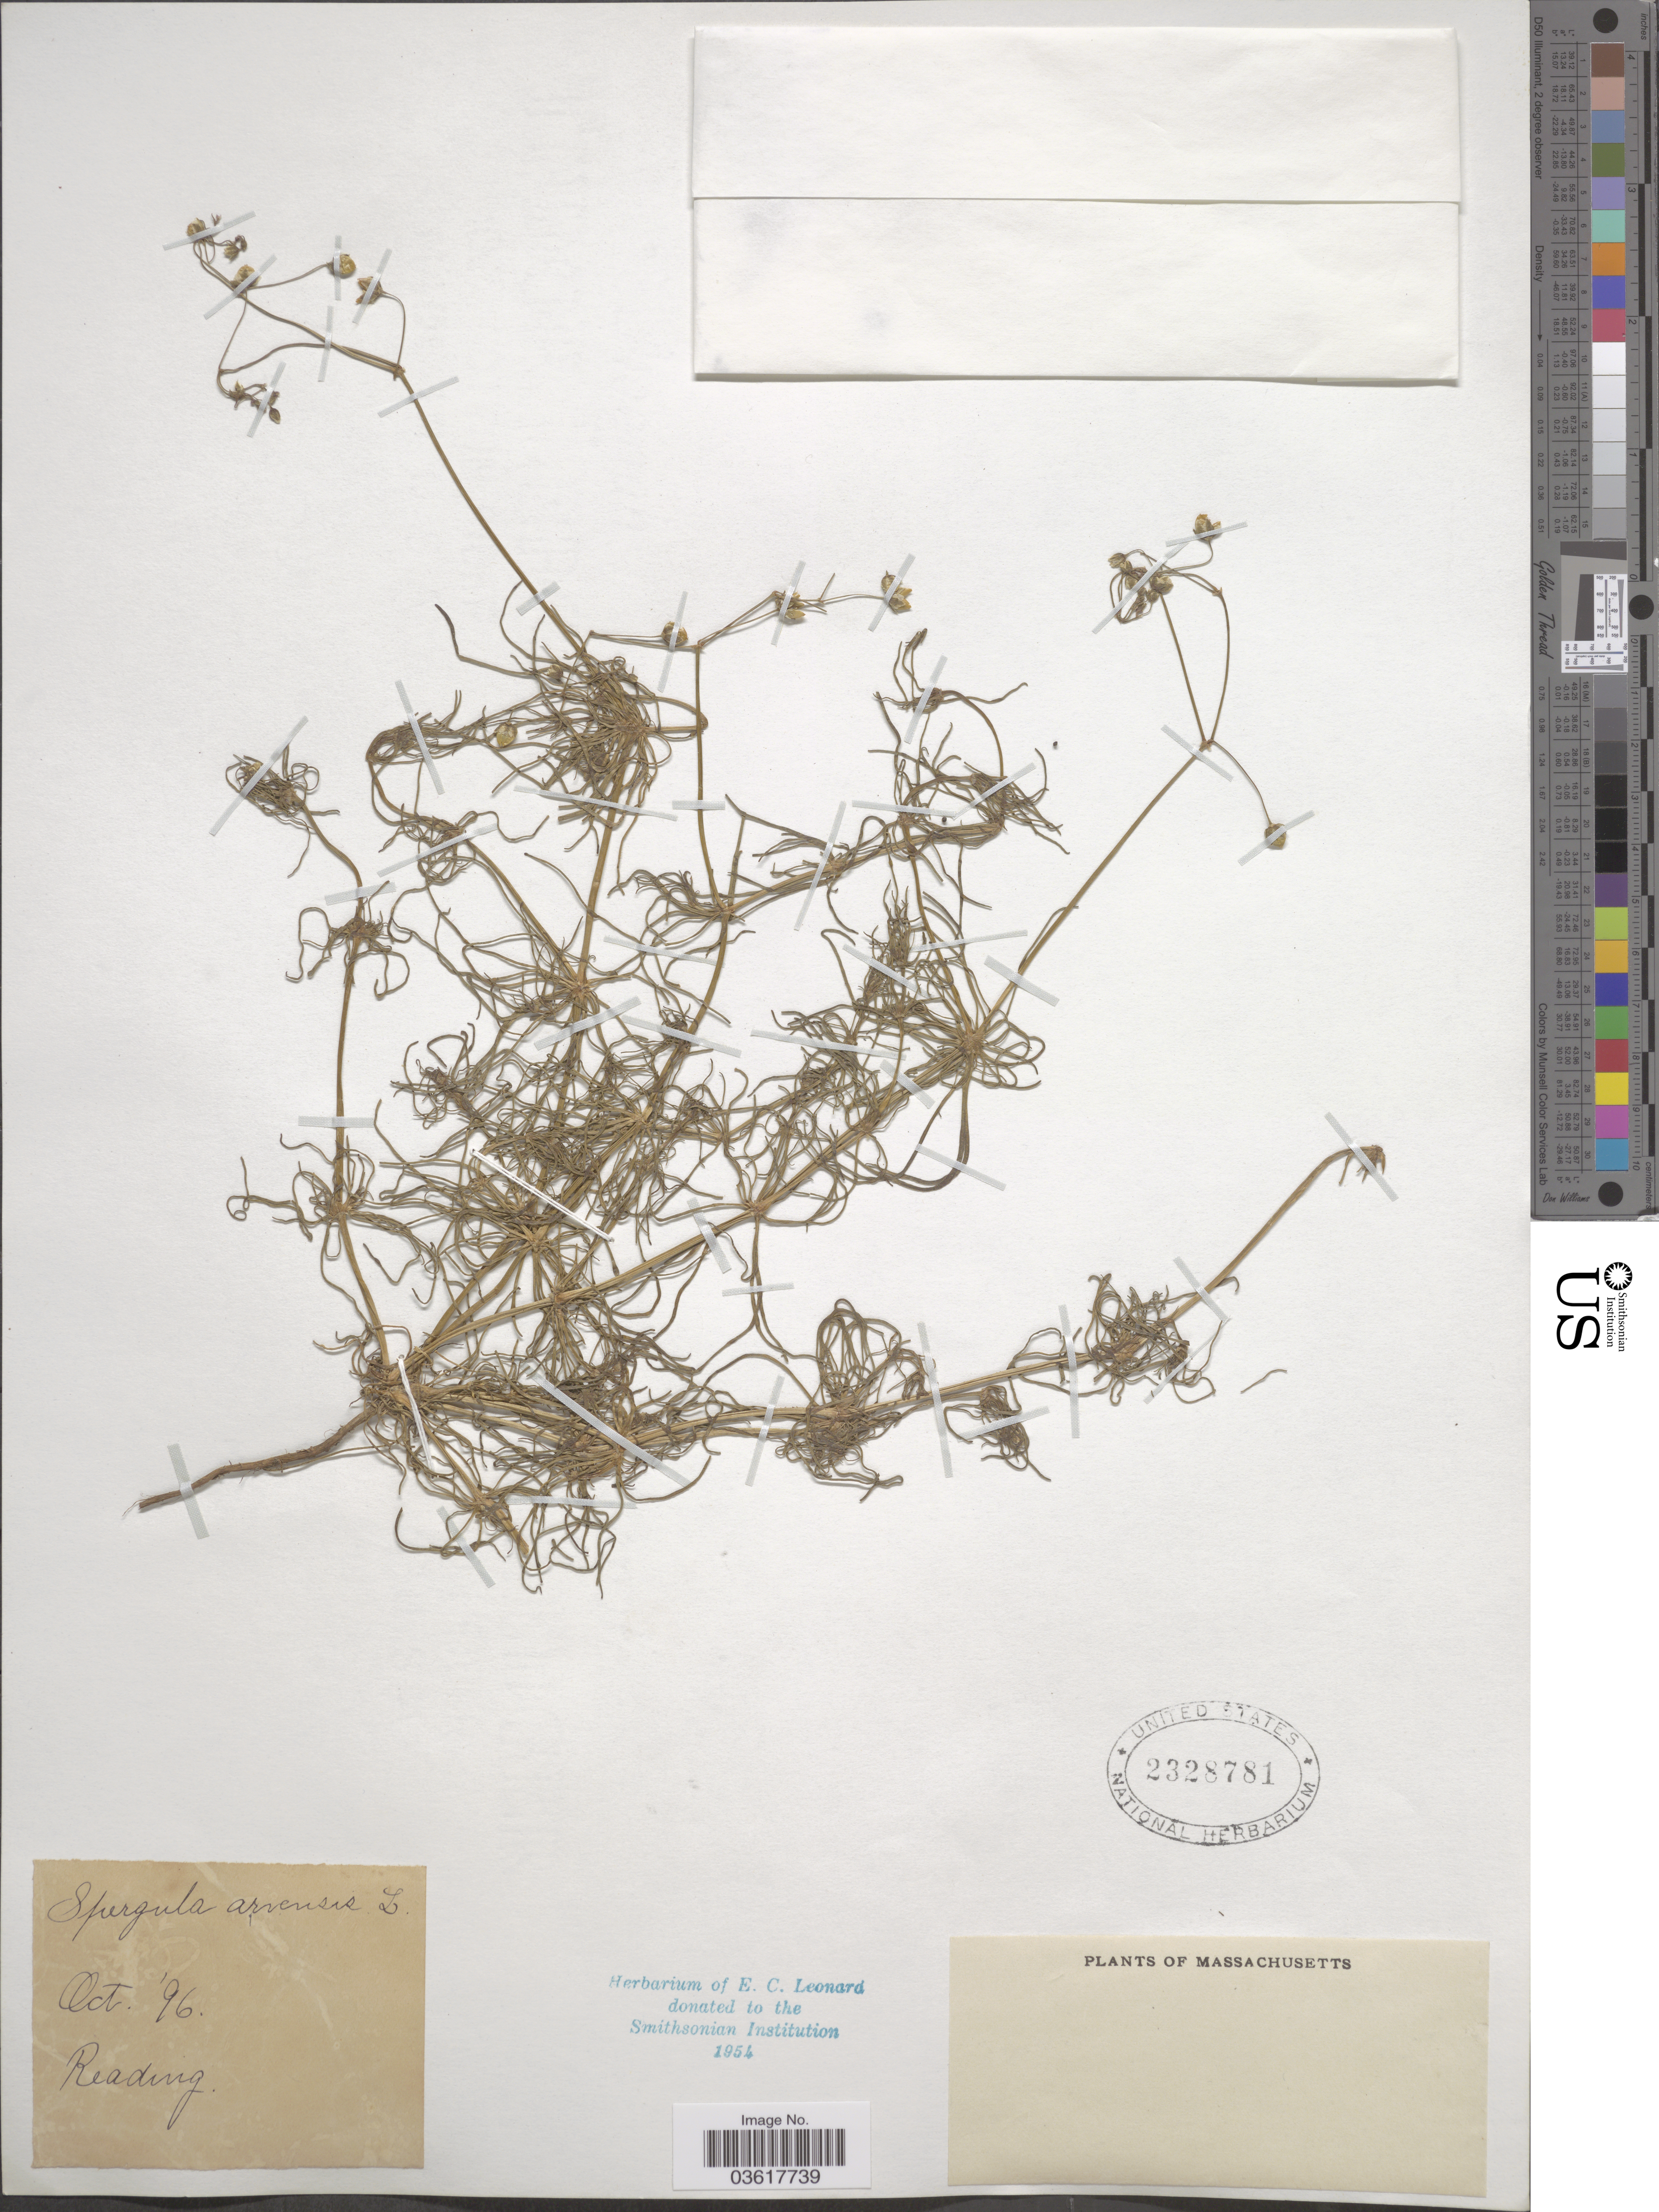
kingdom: Plantae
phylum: Tracheophyta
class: Magnoliopsida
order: Caryophyllales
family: Caryophyllaceae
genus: Spergula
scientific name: Spergula arvensis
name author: L.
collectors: ex herb. E.C. Leonard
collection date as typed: Transcribed d/m/y: /10/96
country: United States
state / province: Massachusetts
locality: Reading.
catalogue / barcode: US 2328781